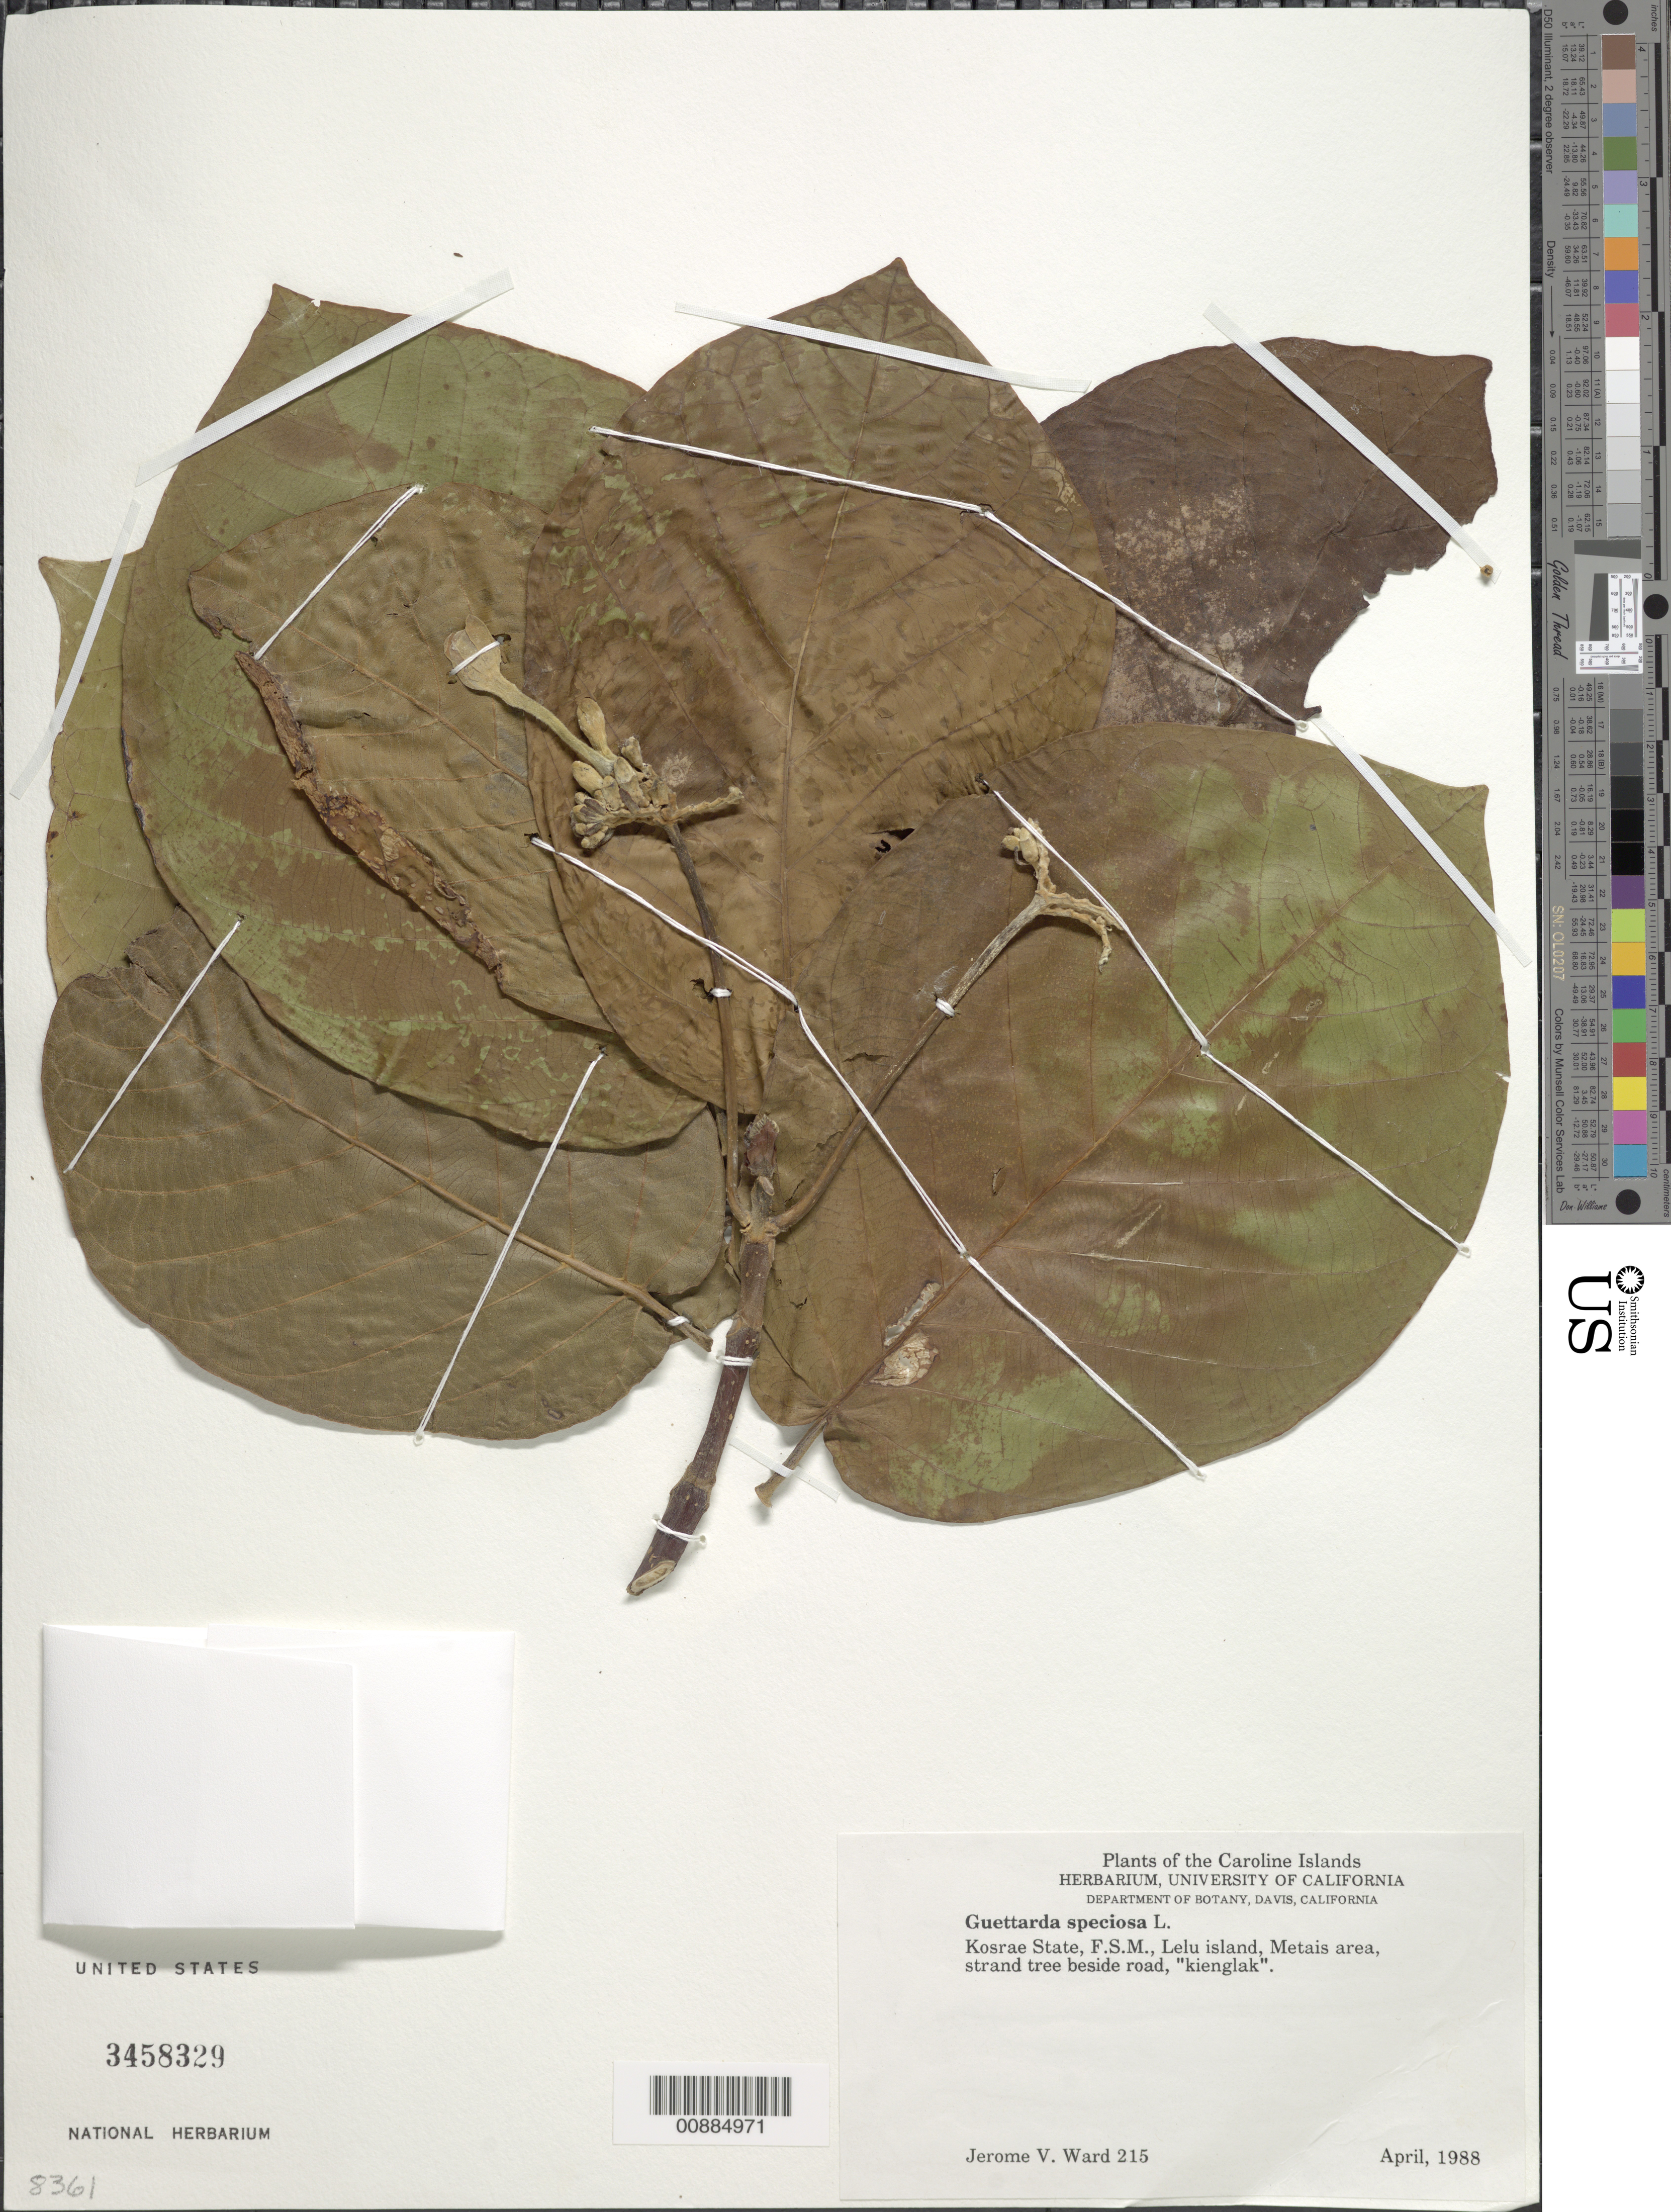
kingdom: Plantae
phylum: Tracheophyta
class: Magnoliopsida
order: Gentianales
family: Rubiaceae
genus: Guettarda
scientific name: Guettarda speciosa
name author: L.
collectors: J. V. Ward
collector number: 215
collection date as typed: Apr 1988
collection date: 1988-04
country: Micronesia, Federated States of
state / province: Kosrae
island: Kosrae [Kusaie]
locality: Metais area, Lele Islet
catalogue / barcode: US 3458329